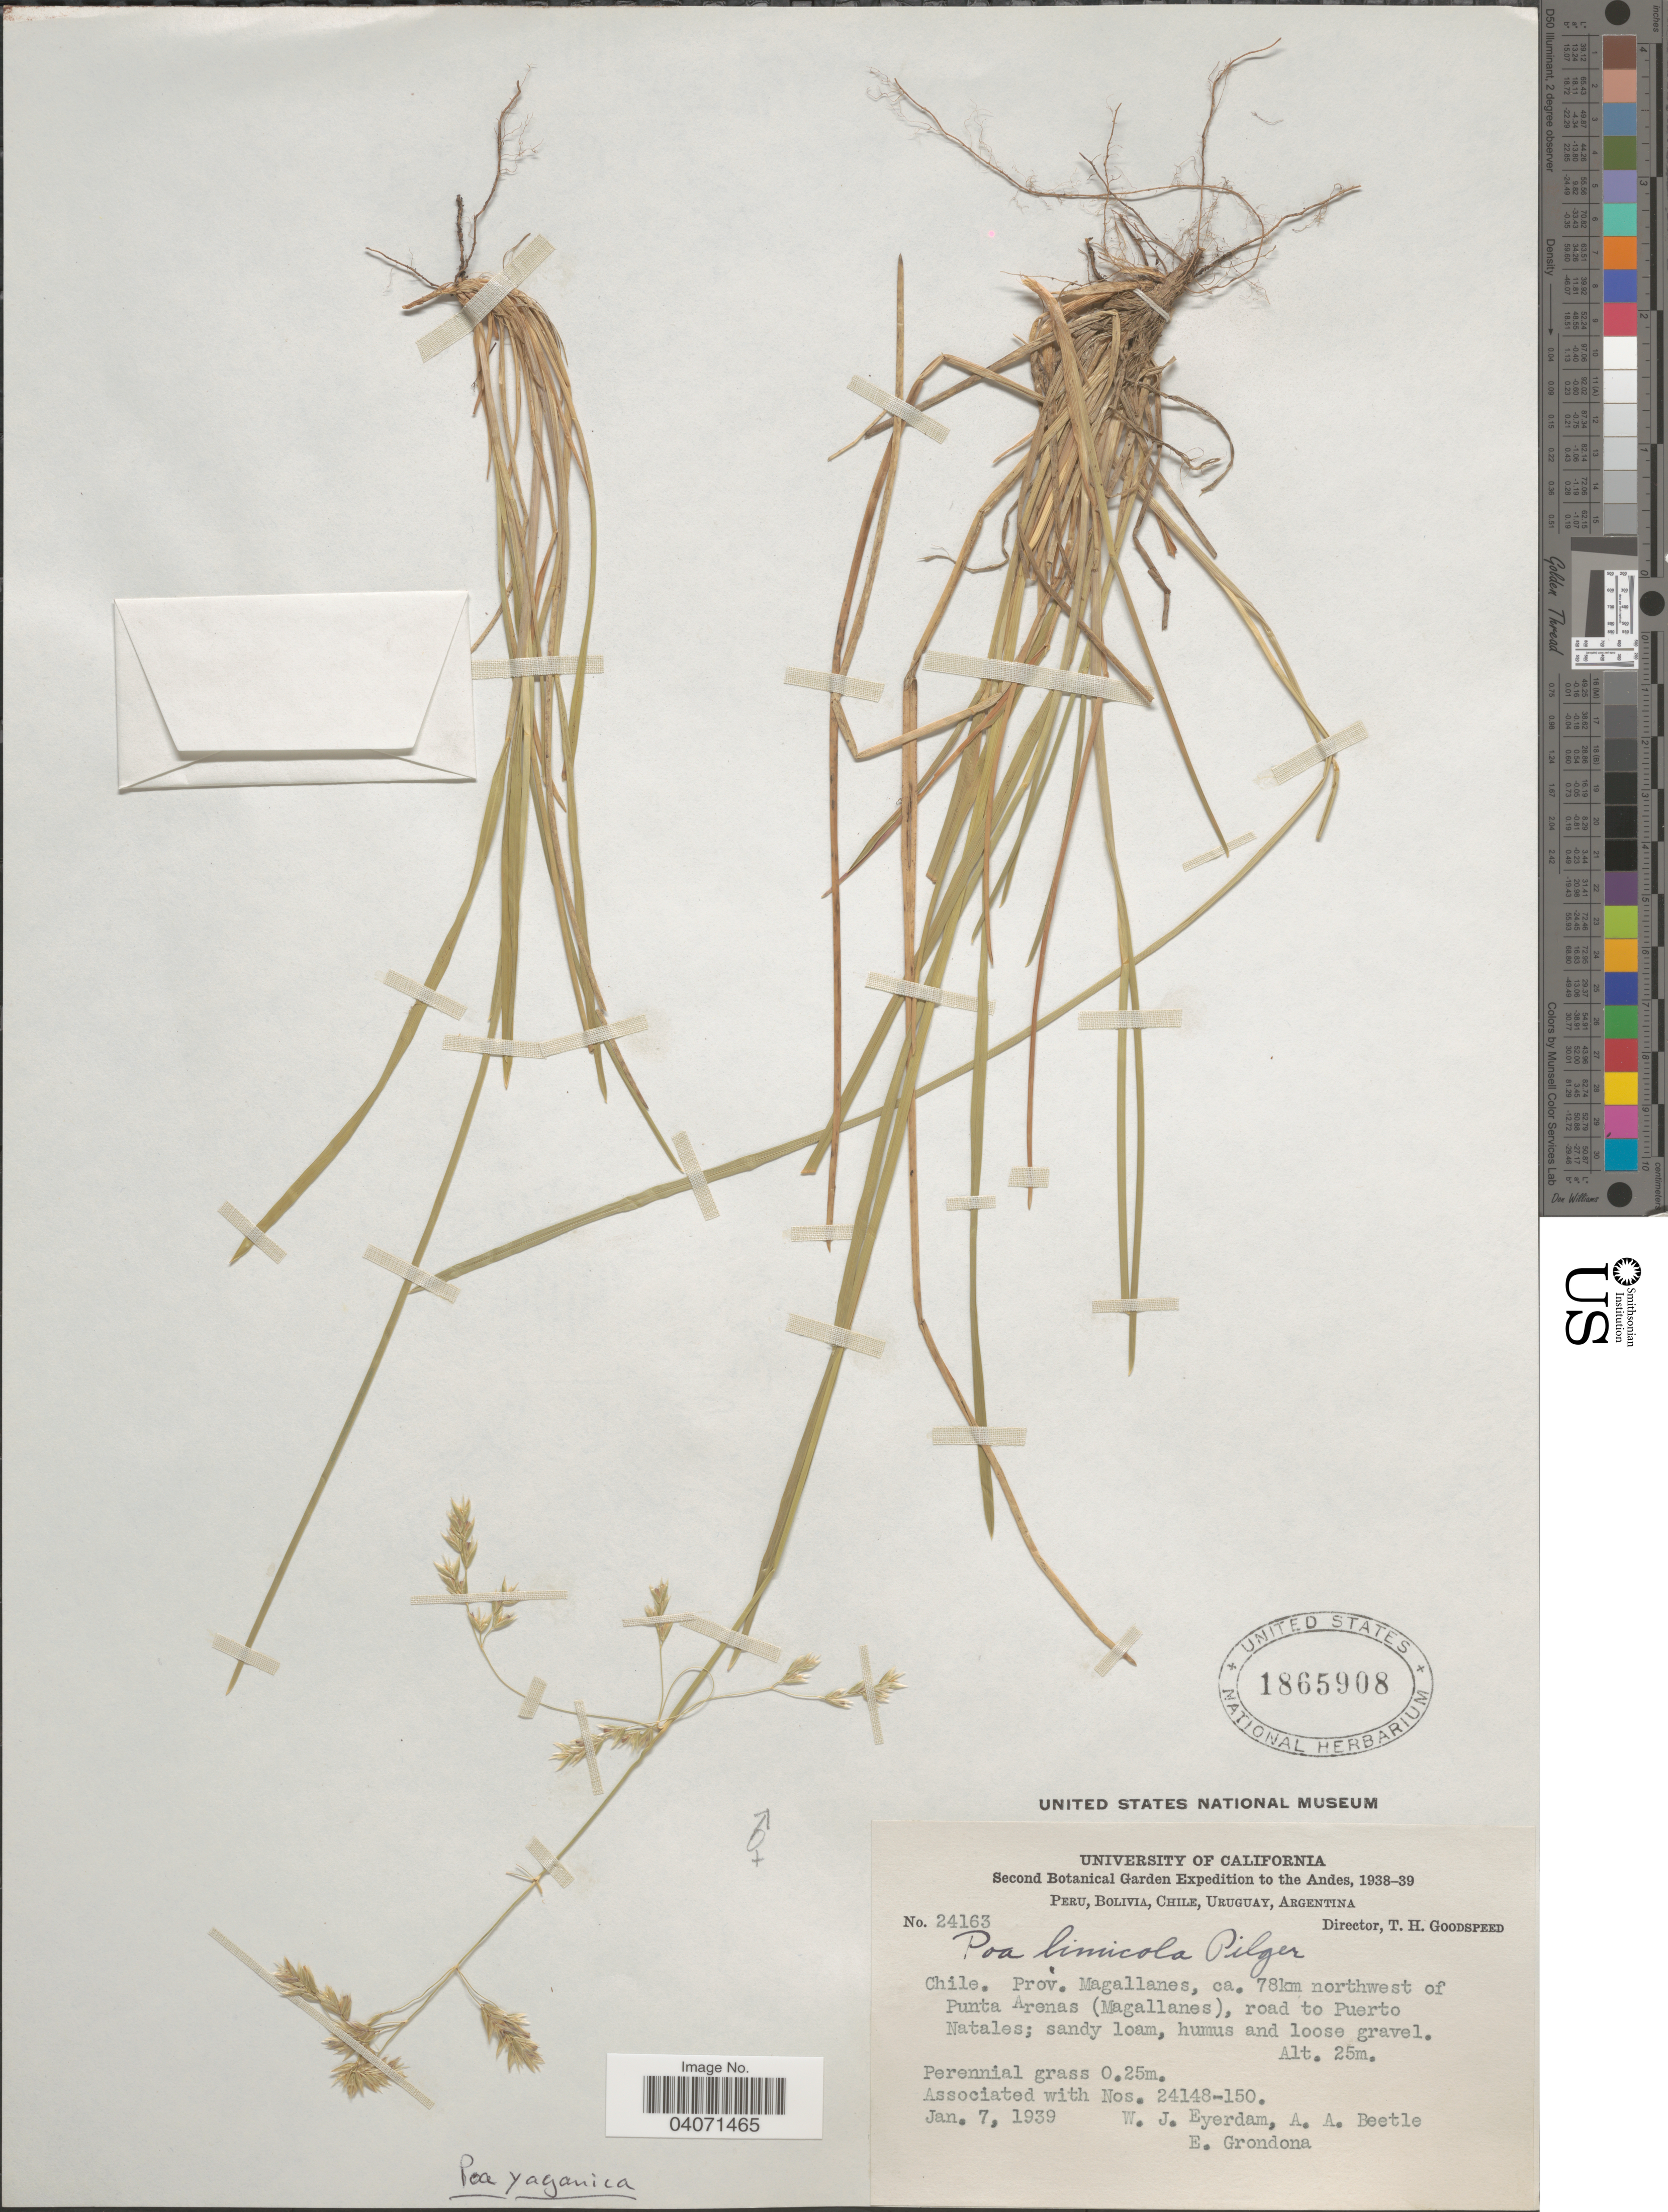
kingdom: Plantae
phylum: Tracheophyta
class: Liliopsida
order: Poales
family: Poaceae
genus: Poa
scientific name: Poa yaganica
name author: Speg.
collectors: W. J. Eyerdam, A. A. Beetle & E. Grondona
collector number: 24163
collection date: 1939-01-07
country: Chile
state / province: Magallanes y de la Antártica Chilena (XII)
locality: Prov. Magallanes, ca. 78km northwest of Punta Arenas (Magallanes), road to Puerto Natales.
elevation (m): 25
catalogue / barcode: US 1865908